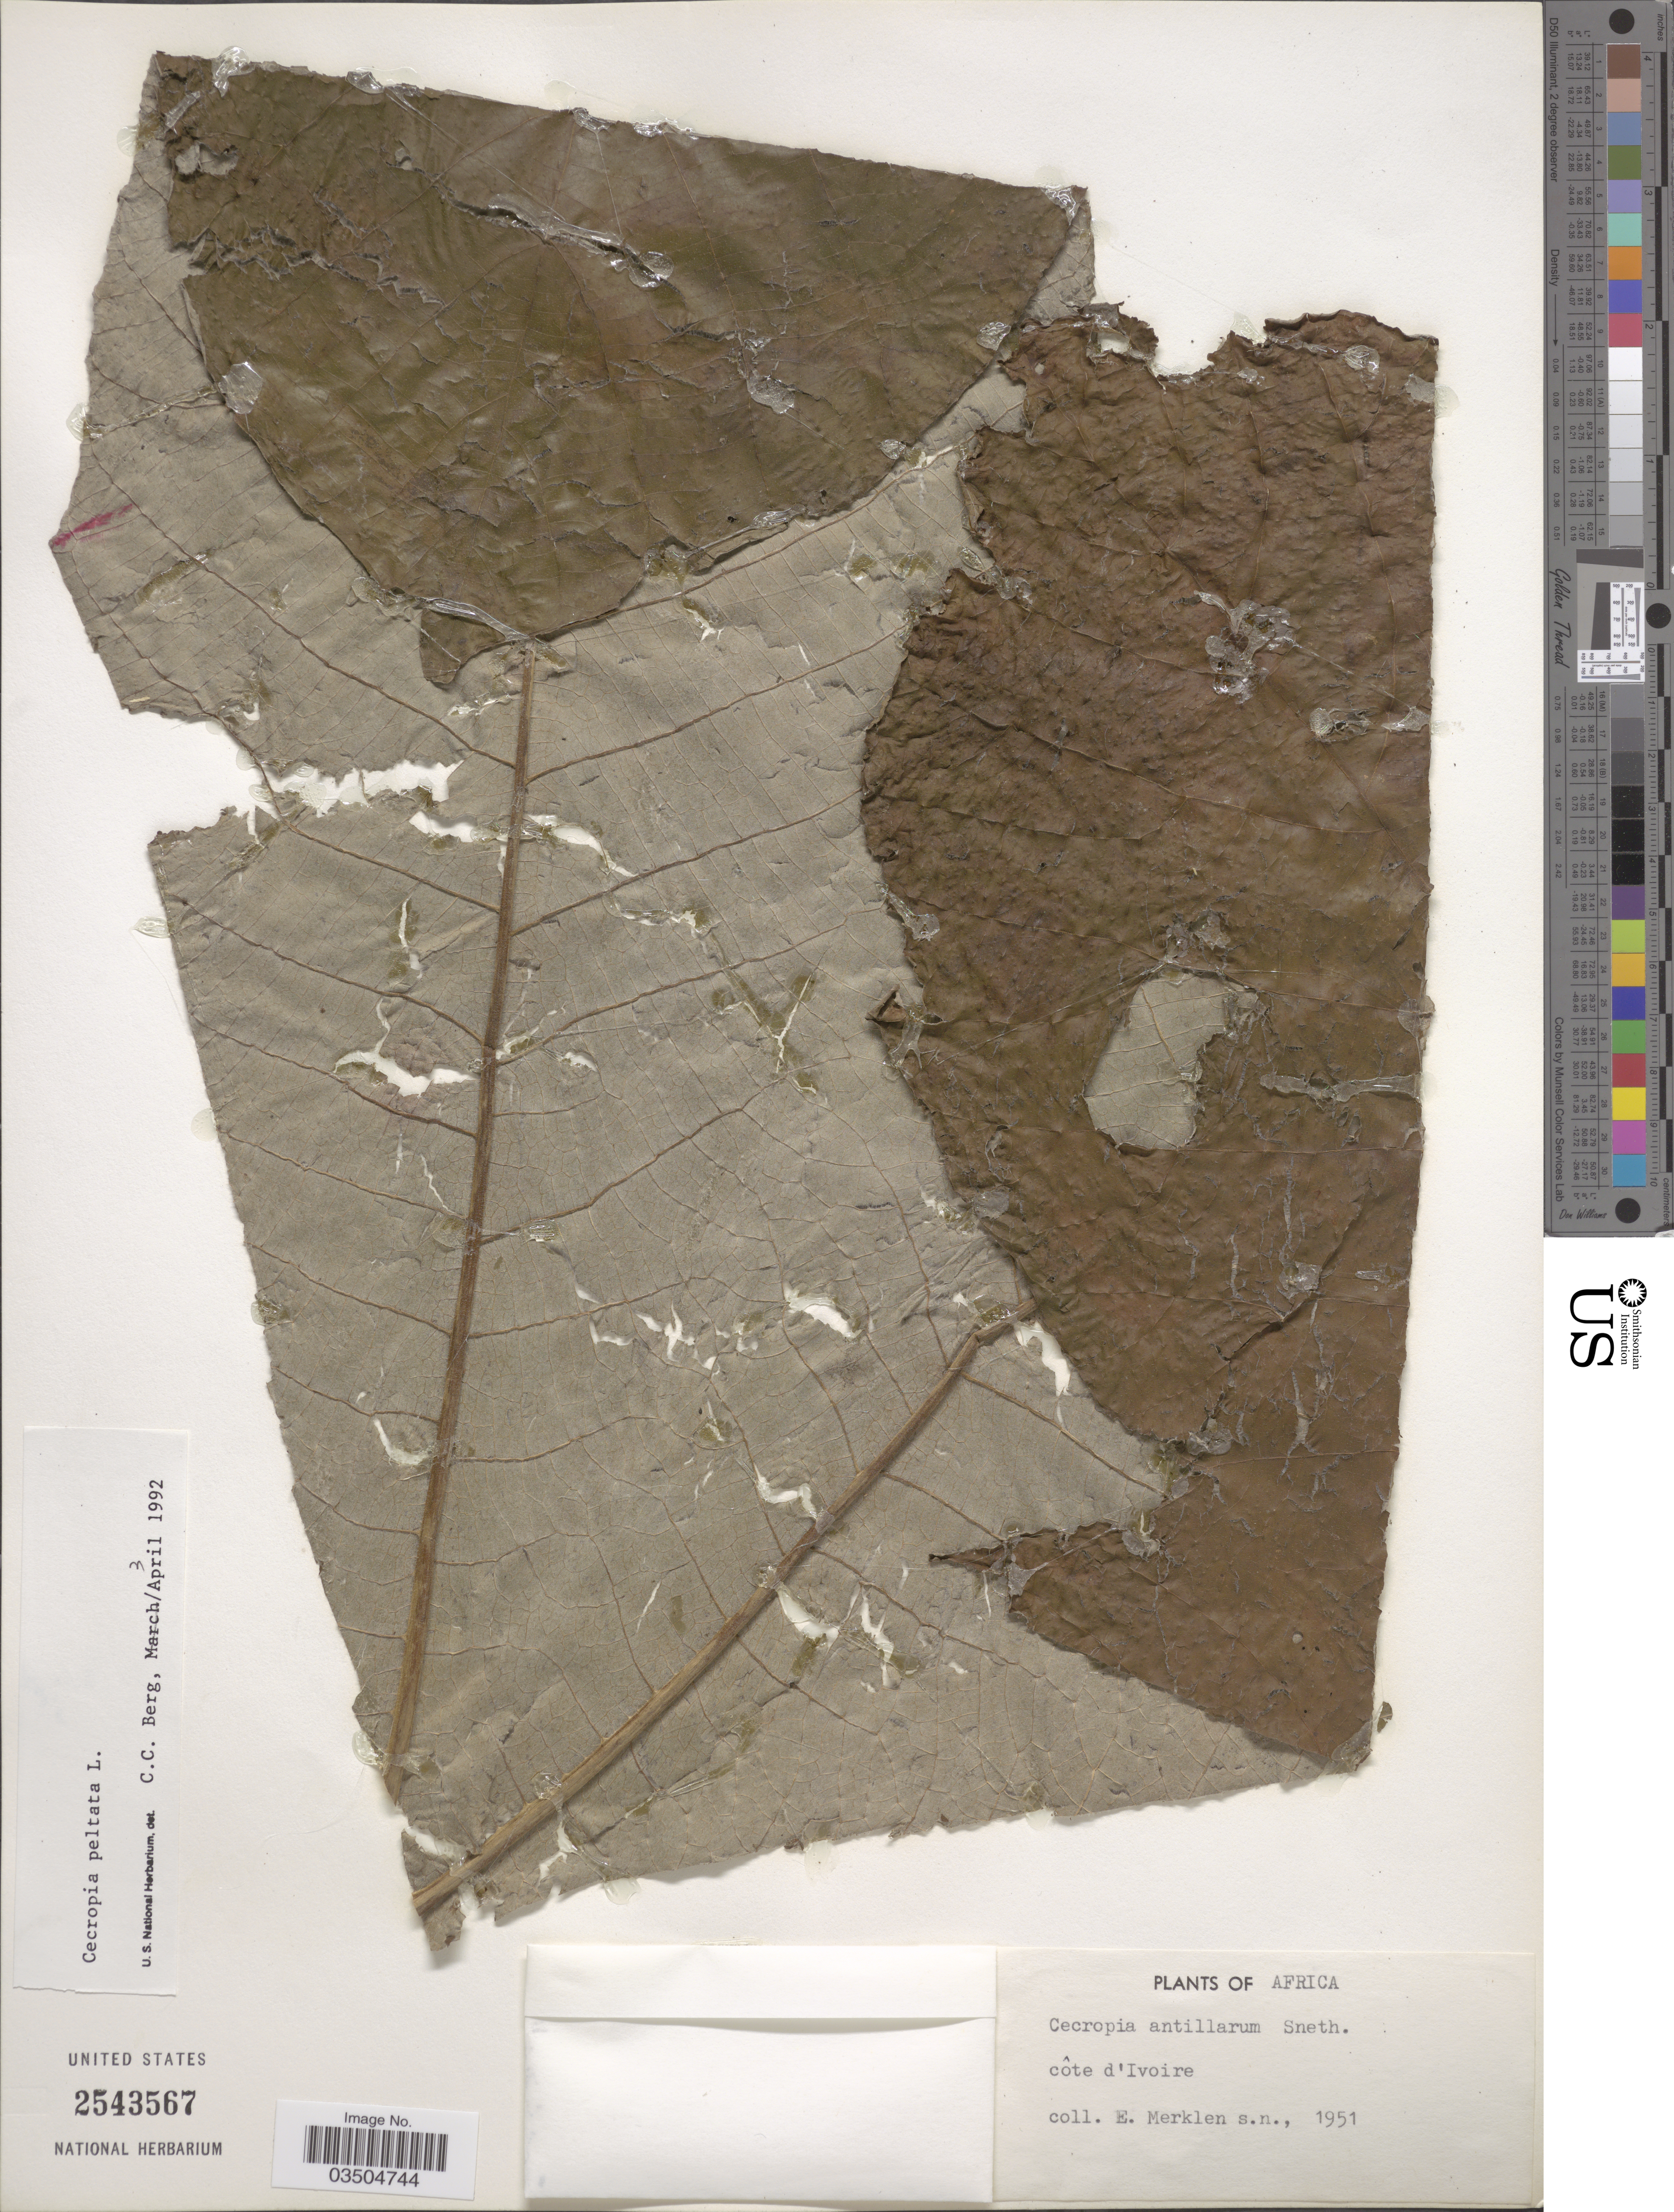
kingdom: Plantae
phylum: Tracheophyta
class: Magnoliopsida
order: Rosales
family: Urticaceae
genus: Cecropia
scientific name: Cecropia peltata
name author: L.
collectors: E. Merklen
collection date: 1951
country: Ivory Coast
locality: Africa. Côte d' Ivoire.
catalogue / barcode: US 2543567